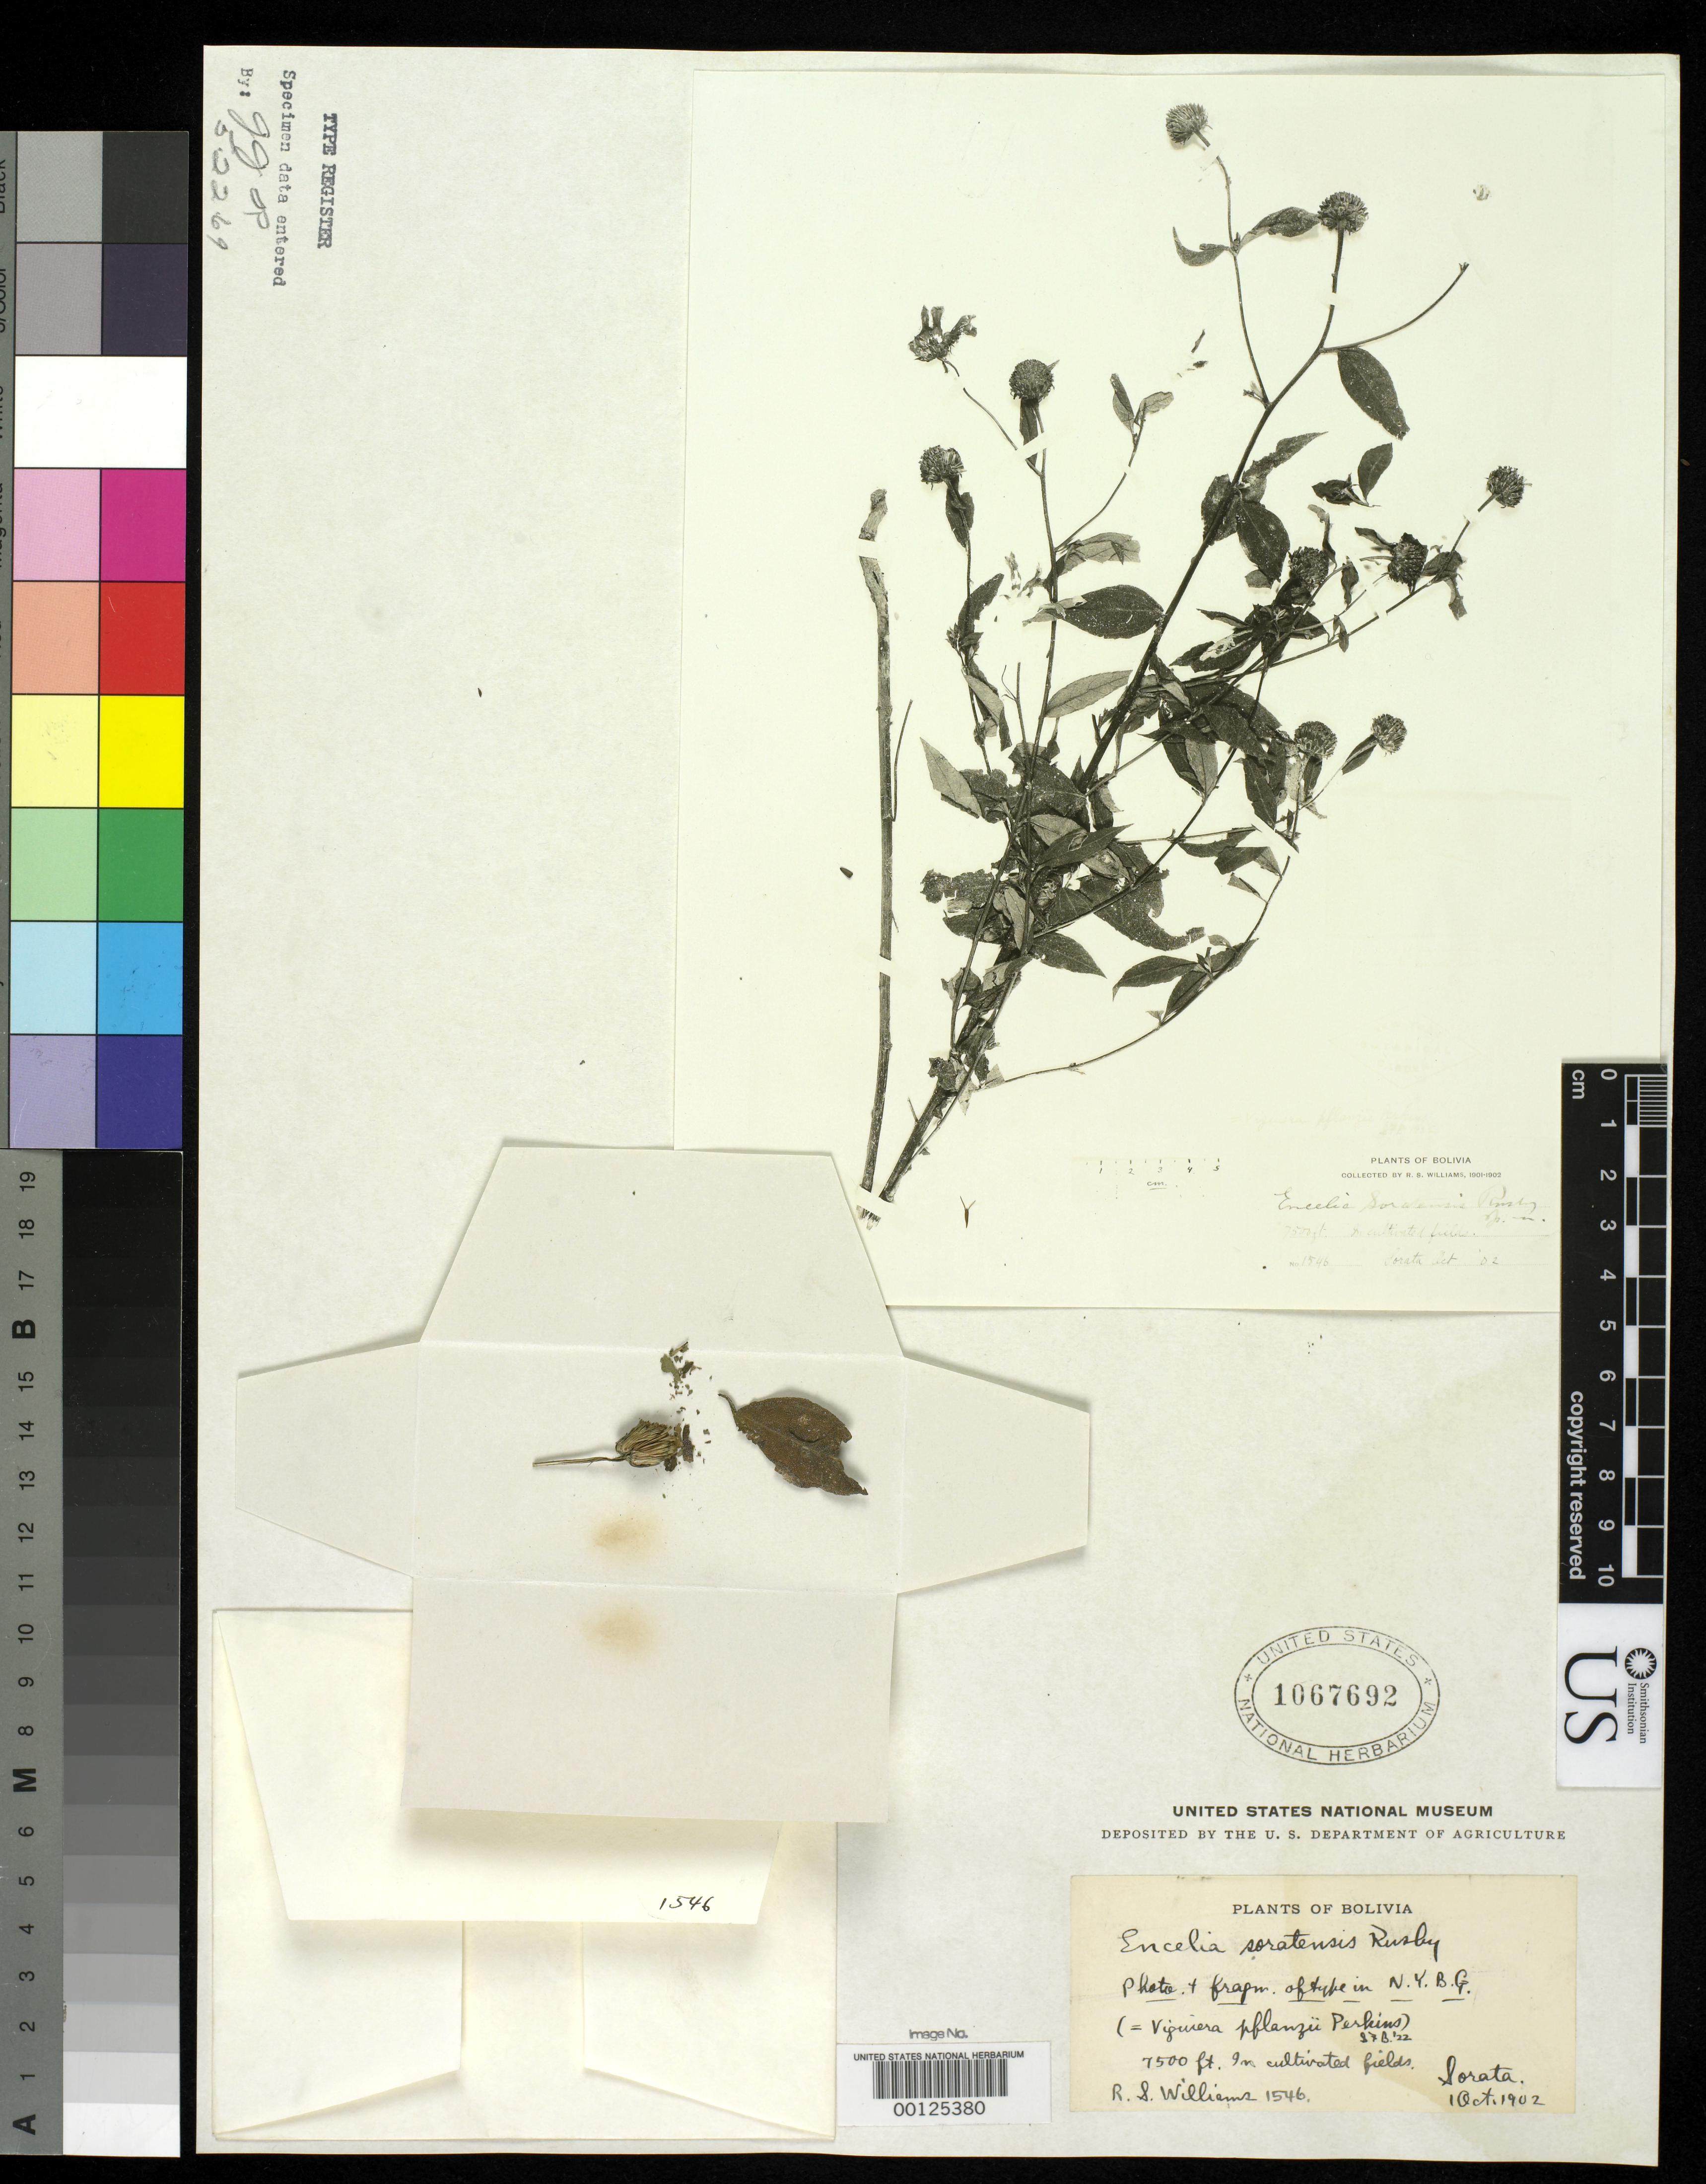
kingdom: Plantae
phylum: Tracheophyta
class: Magnoliopsida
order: Asterales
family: Asteraceae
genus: Encelia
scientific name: Encelia soratensis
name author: Rusby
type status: Isotype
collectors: R. S. Williams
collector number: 1546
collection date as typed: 1 Oct. 1902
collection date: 1902-10-01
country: Bolivia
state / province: La Páz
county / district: Larecaja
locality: Sorata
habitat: cultivated fields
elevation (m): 2286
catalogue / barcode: US 1067692